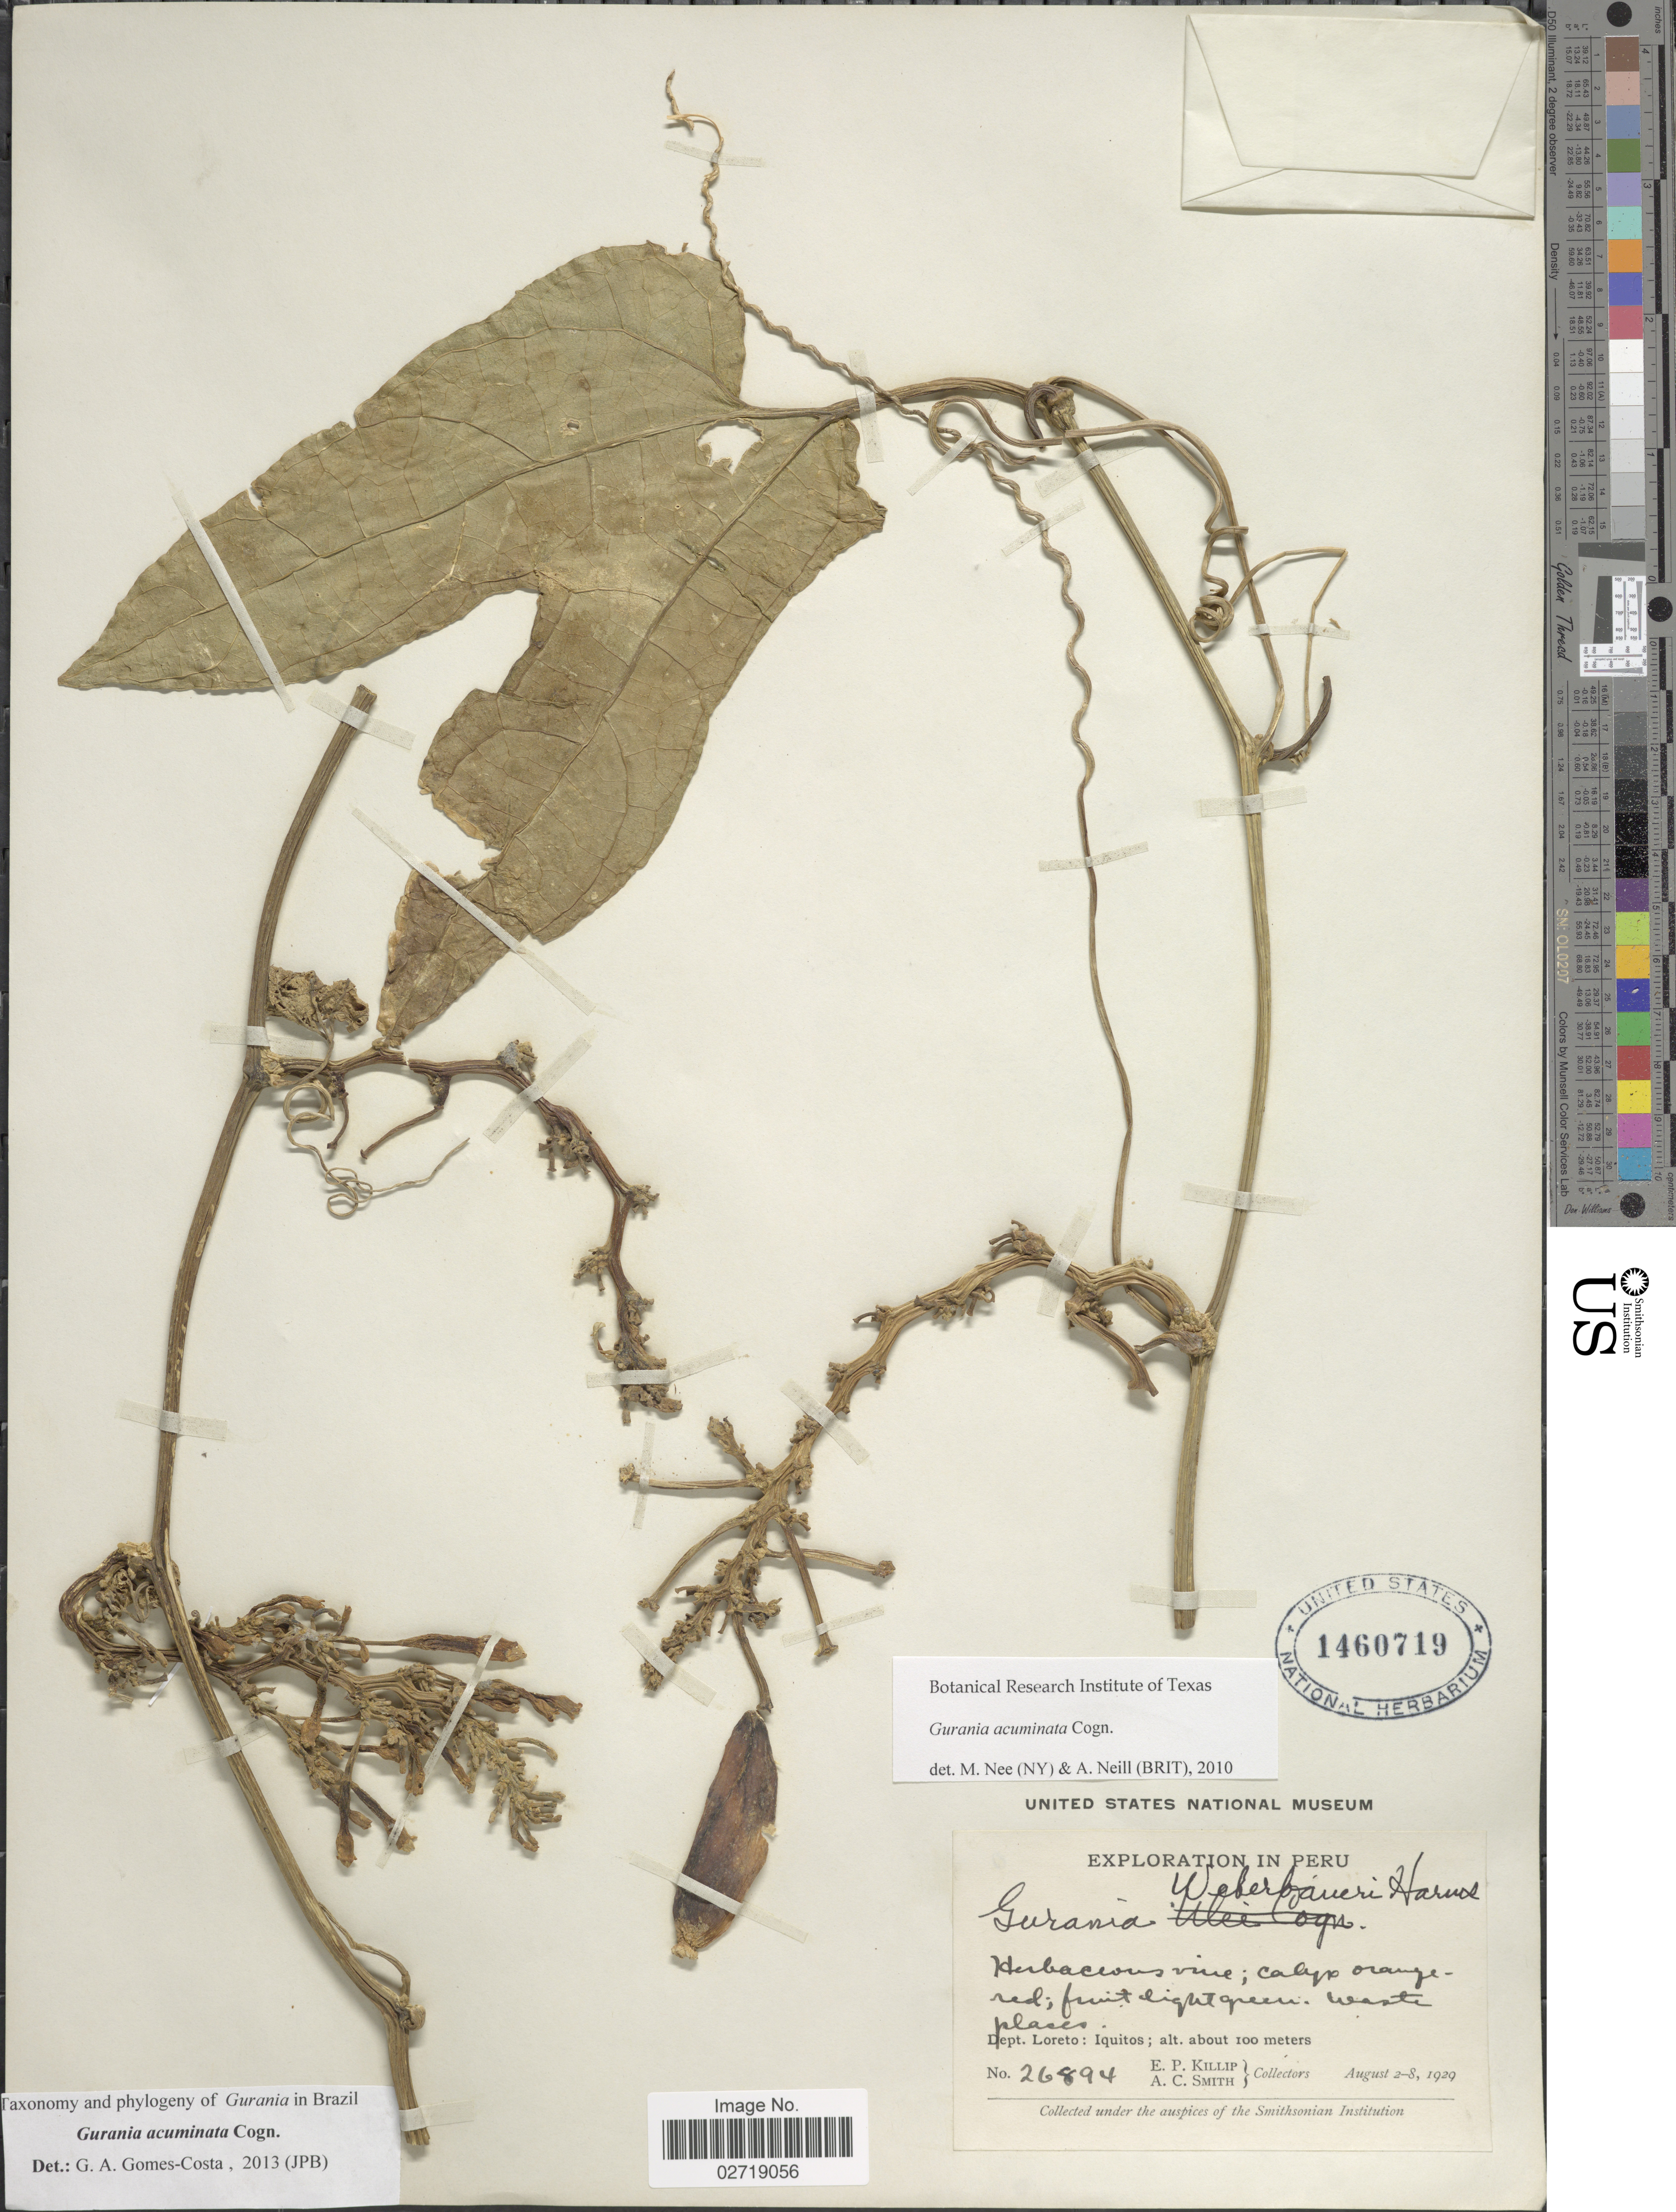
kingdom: Plantae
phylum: Tracheophyta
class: Magnoliopsida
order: Cucurbitales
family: Cucurbitaceae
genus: Gurania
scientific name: Gurania acuminata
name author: Cogn.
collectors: E. P. Killip & A. C. Smith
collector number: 26894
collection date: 1929-08-02/1929-08-08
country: Peru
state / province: Loreto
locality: Iquitos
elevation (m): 100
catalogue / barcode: US 1460719